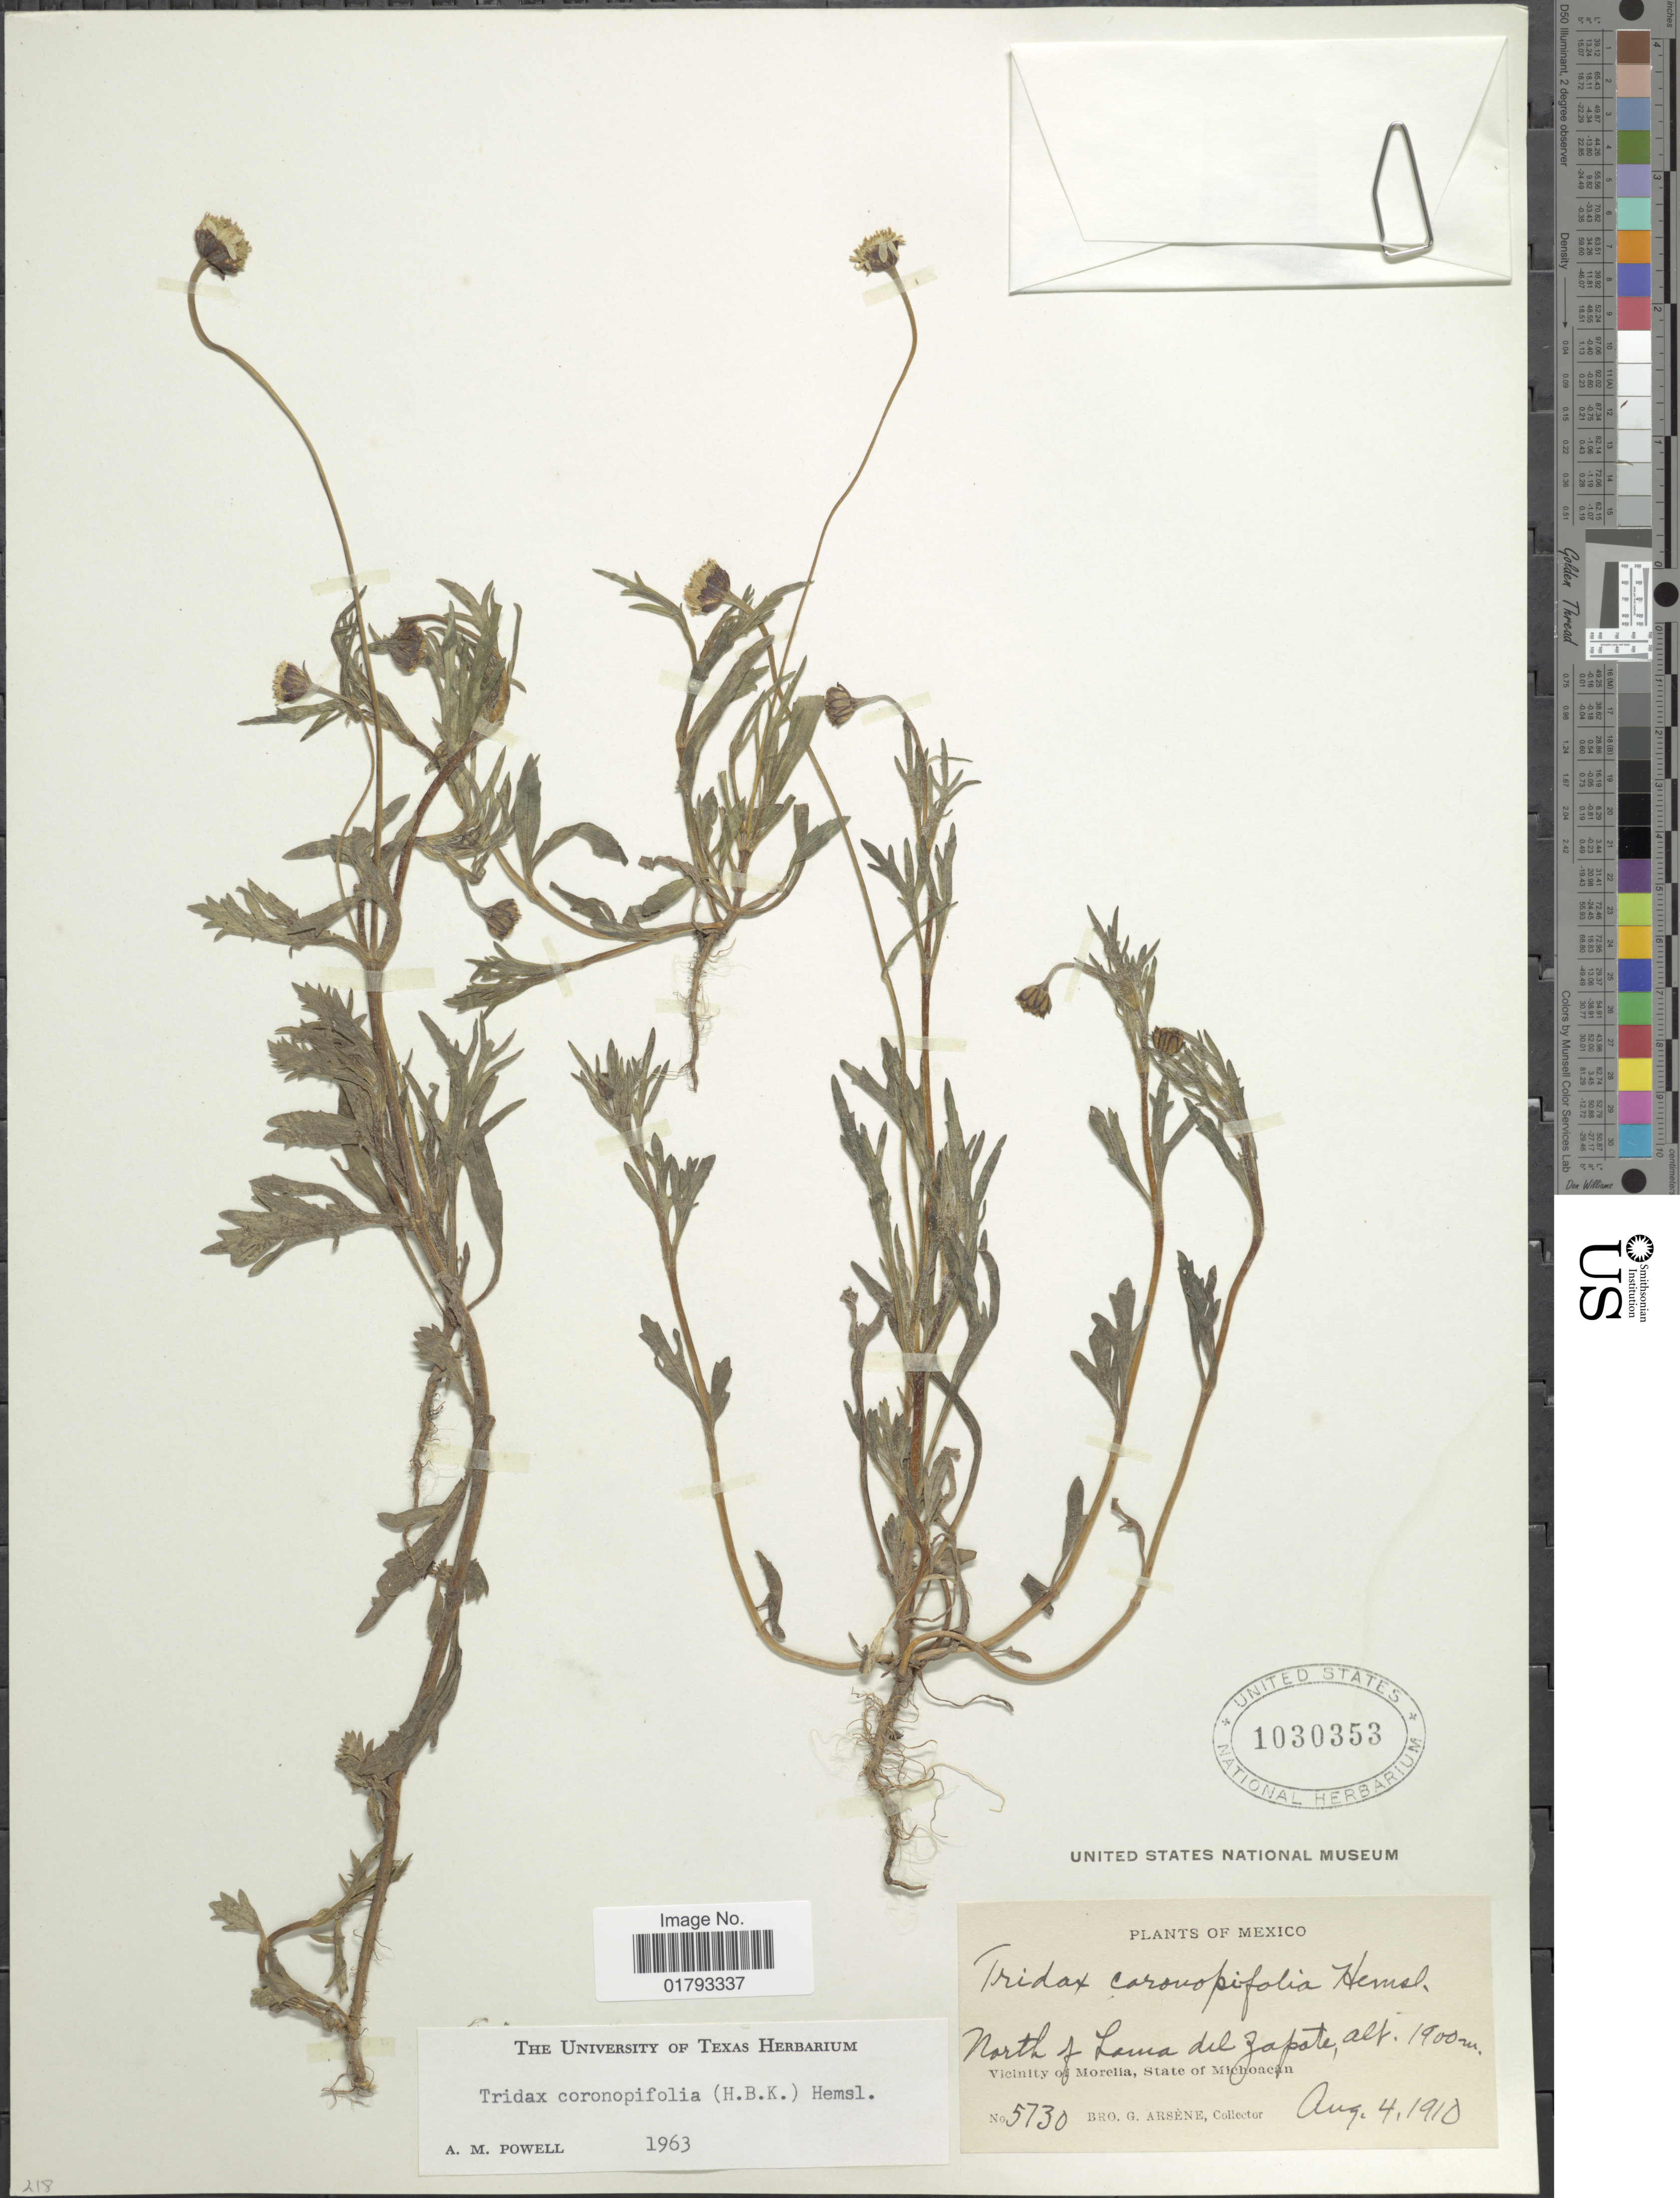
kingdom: Plantae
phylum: Tracheophyta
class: Magnoliopsida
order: Asterales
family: Asteraceae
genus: Tridax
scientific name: Tridax coronopifolia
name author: (Kunth) Hemsl.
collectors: Bro. G. Arsène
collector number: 5730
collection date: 1910-08-04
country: Mexico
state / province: Michoacán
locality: North of Loma del Zapate. Vicinity of Morelia, State of Michoacan.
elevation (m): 1900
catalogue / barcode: US 1030353